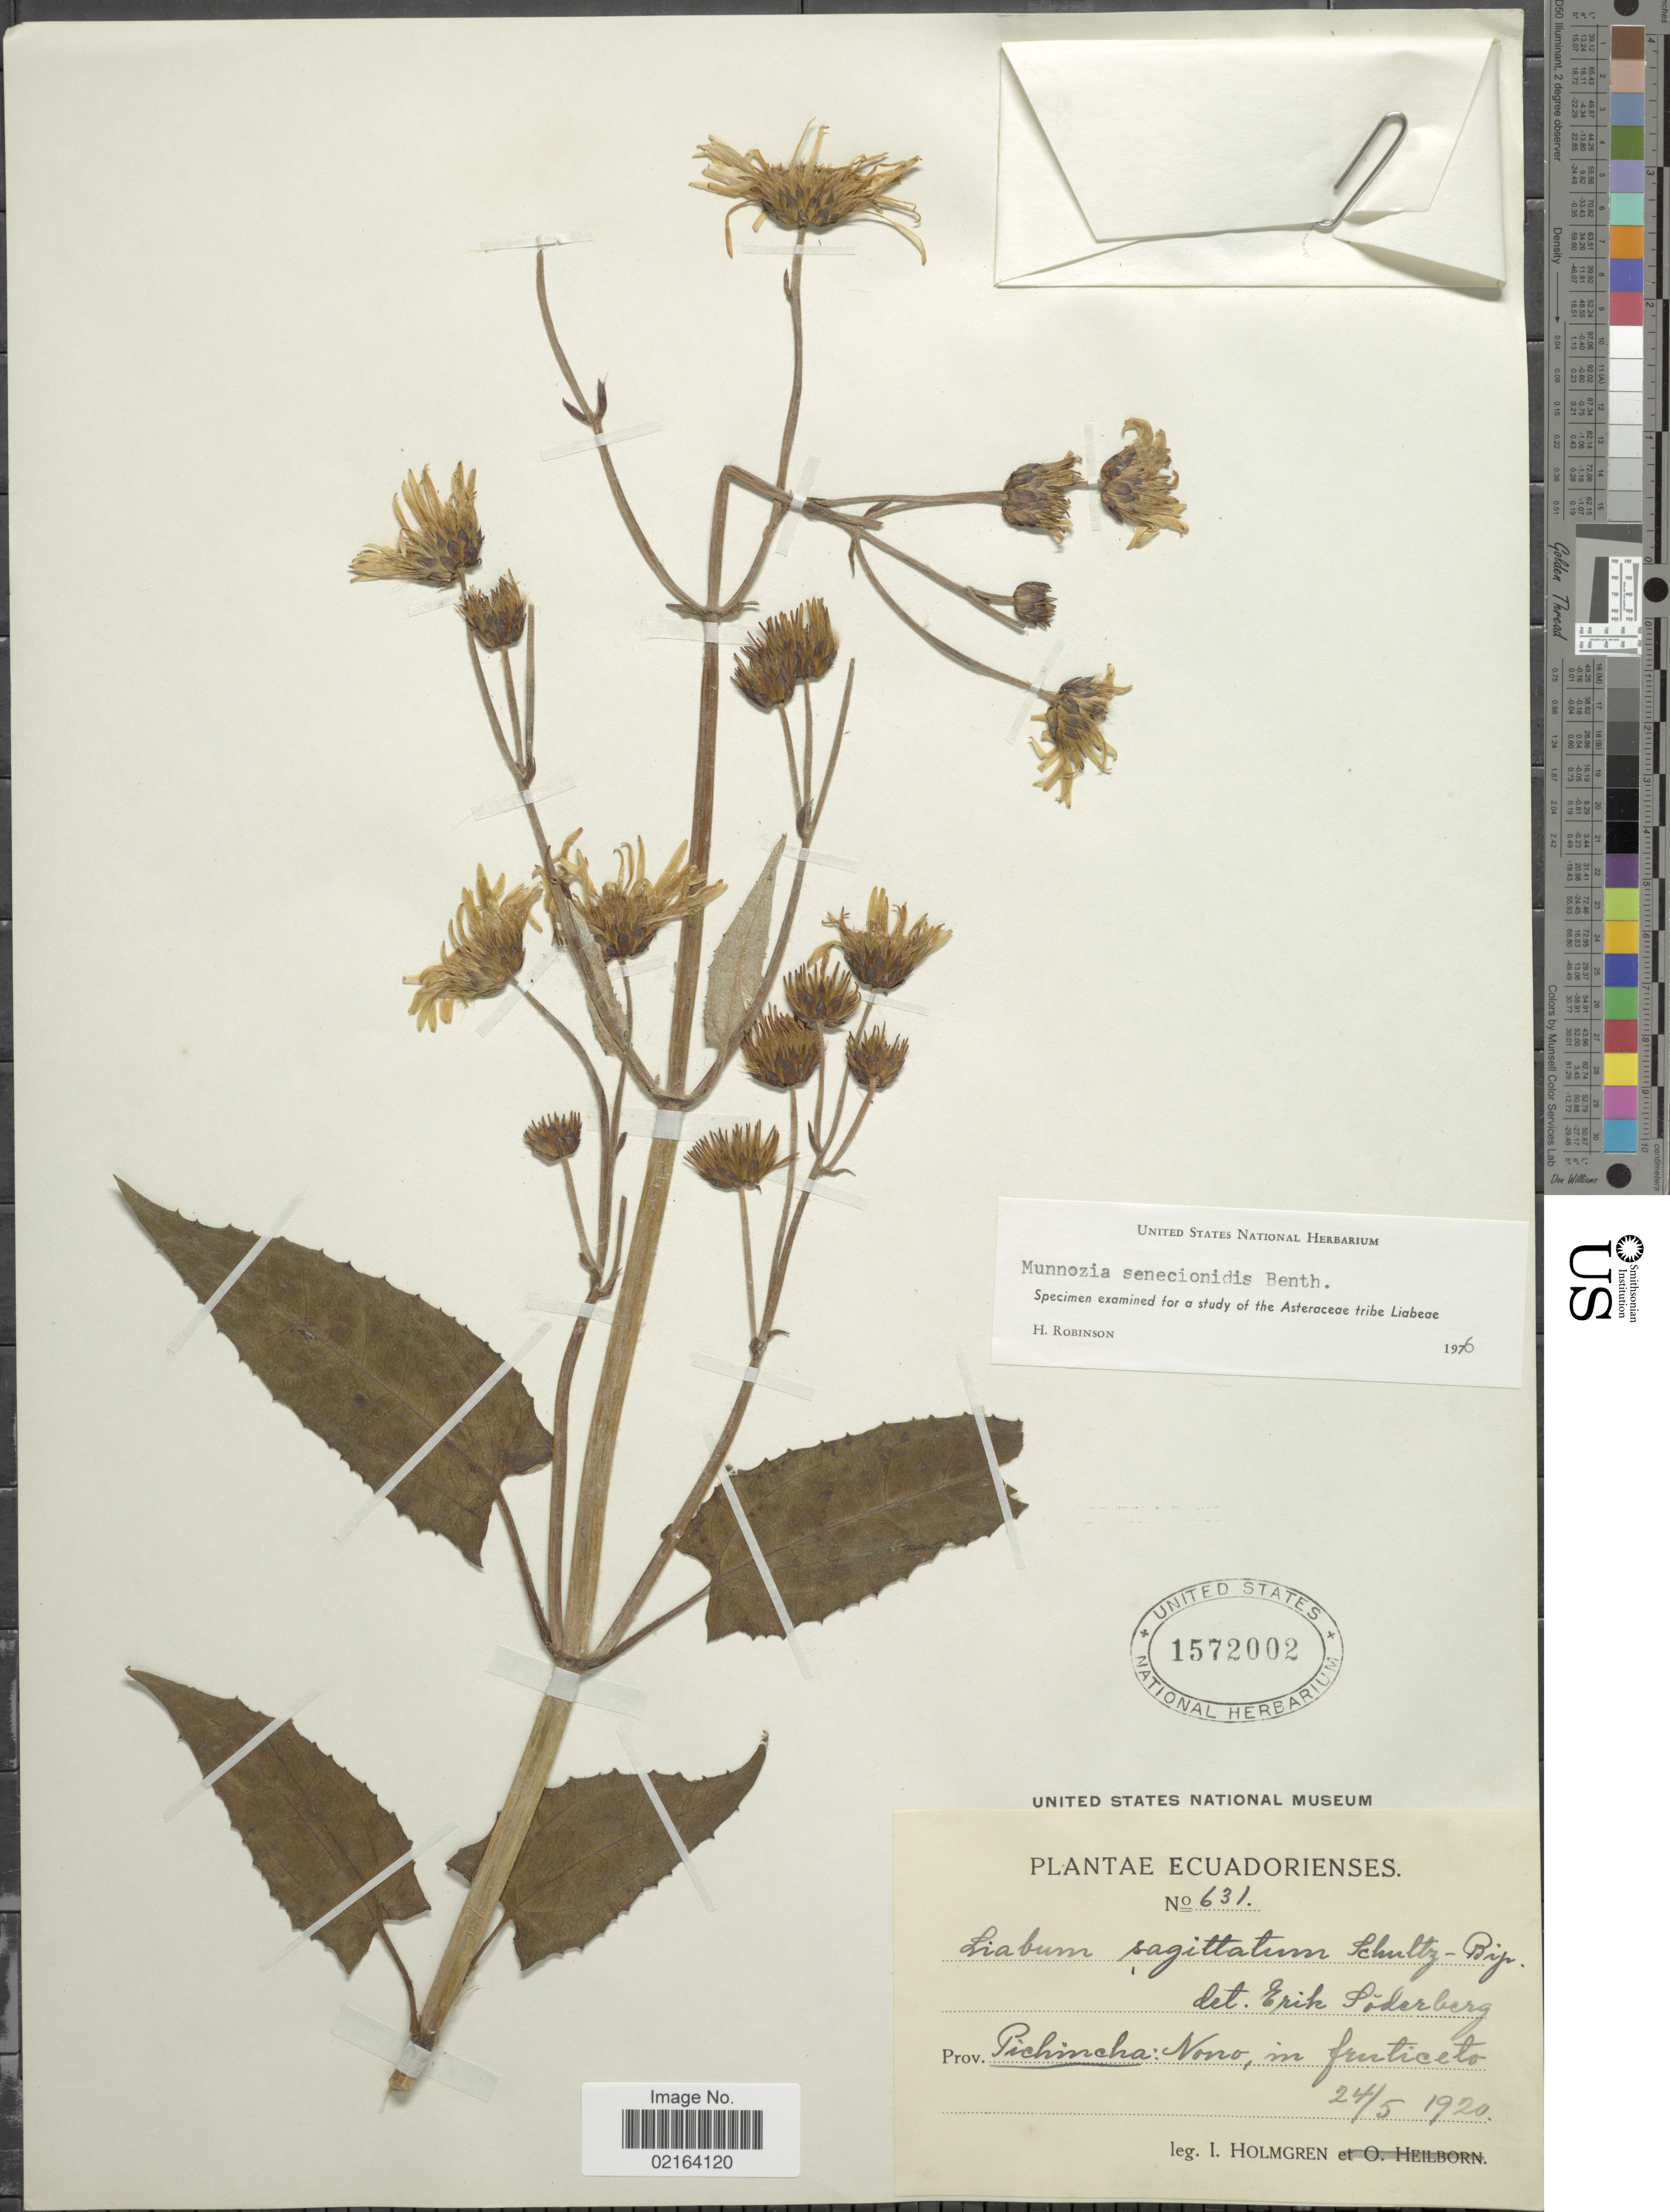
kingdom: Plantae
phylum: Tracheophyta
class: Magnoliopsida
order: Asterales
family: Asteraceae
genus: Munnozia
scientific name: Munnozia senecionidis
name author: Benth.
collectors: I. Holmgren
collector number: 631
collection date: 1920-05-24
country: Ecuador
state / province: Pichincha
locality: Prov. Pichincha: Nono, in fruticeto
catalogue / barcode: US 1572002